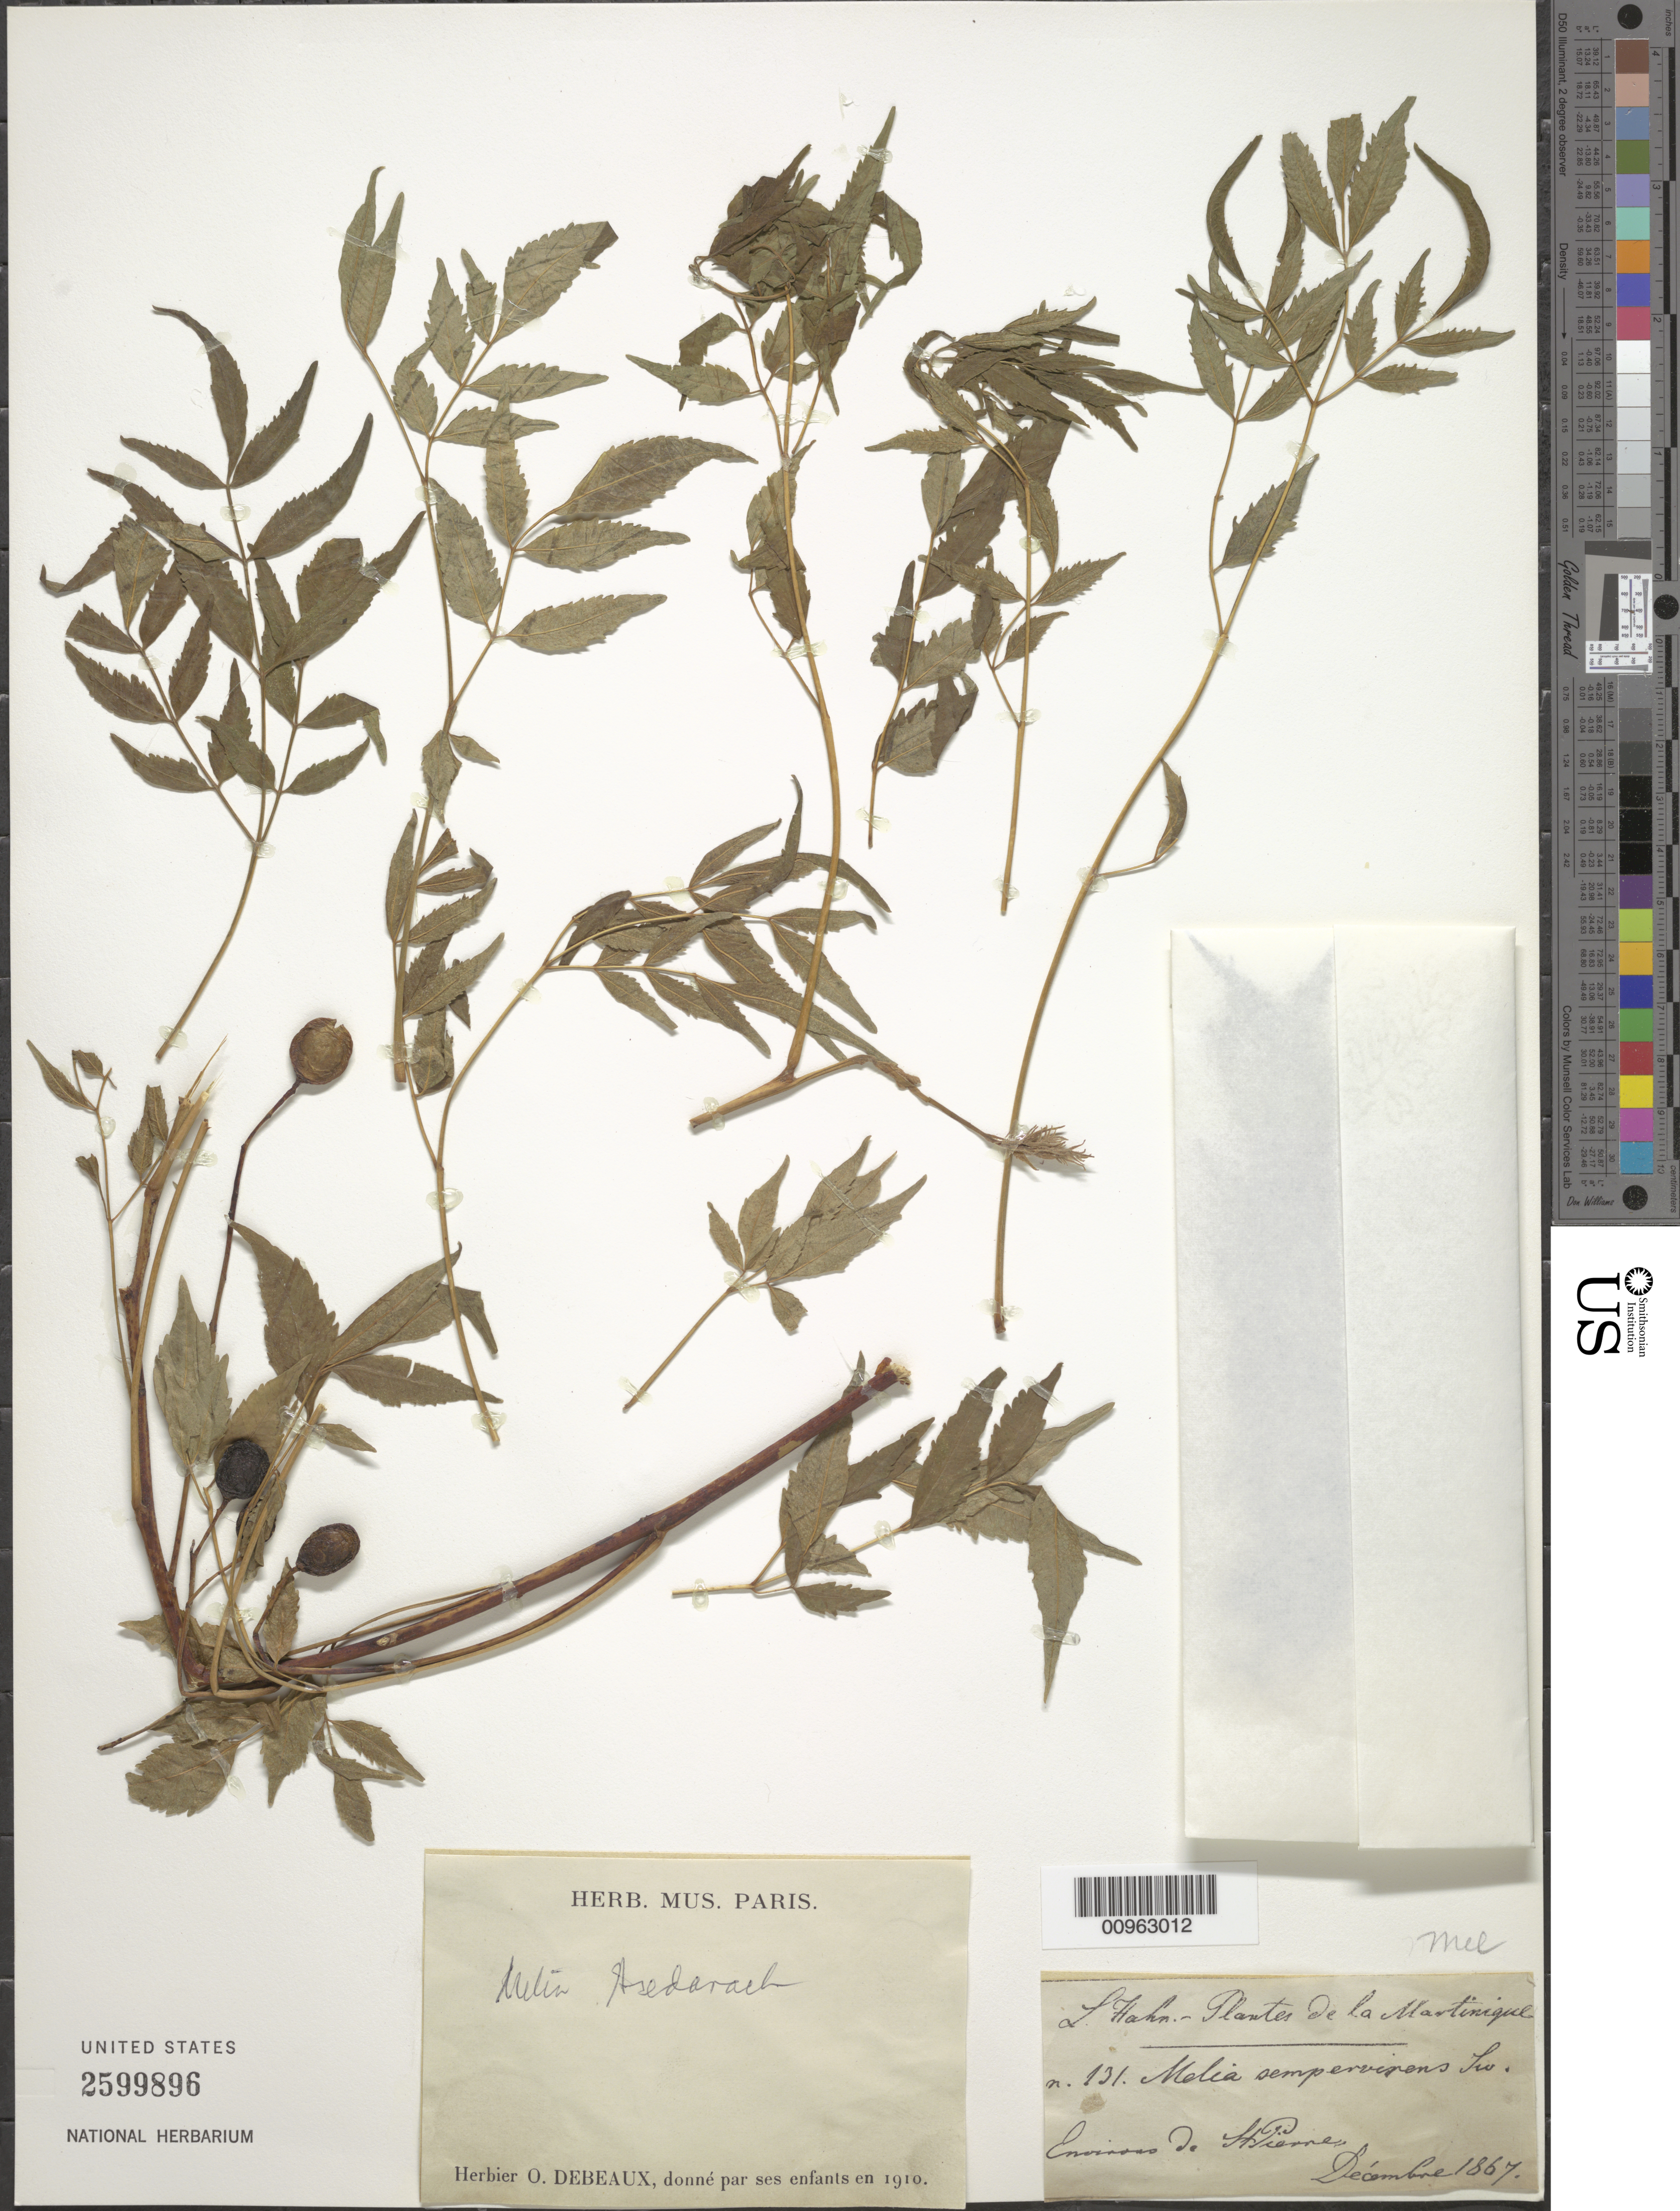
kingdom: Plantae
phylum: Tracheophyta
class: Magnoliopsida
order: Sapindales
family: Meliaceae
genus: Melia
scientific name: Melia azedarach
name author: L.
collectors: L. Hahn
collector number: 131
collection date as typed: Dec 1867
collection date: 1867-12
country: Martinique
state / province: Saint-Pierre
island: Martinique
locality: Environs de St. Pierre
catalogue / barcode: US 2599896